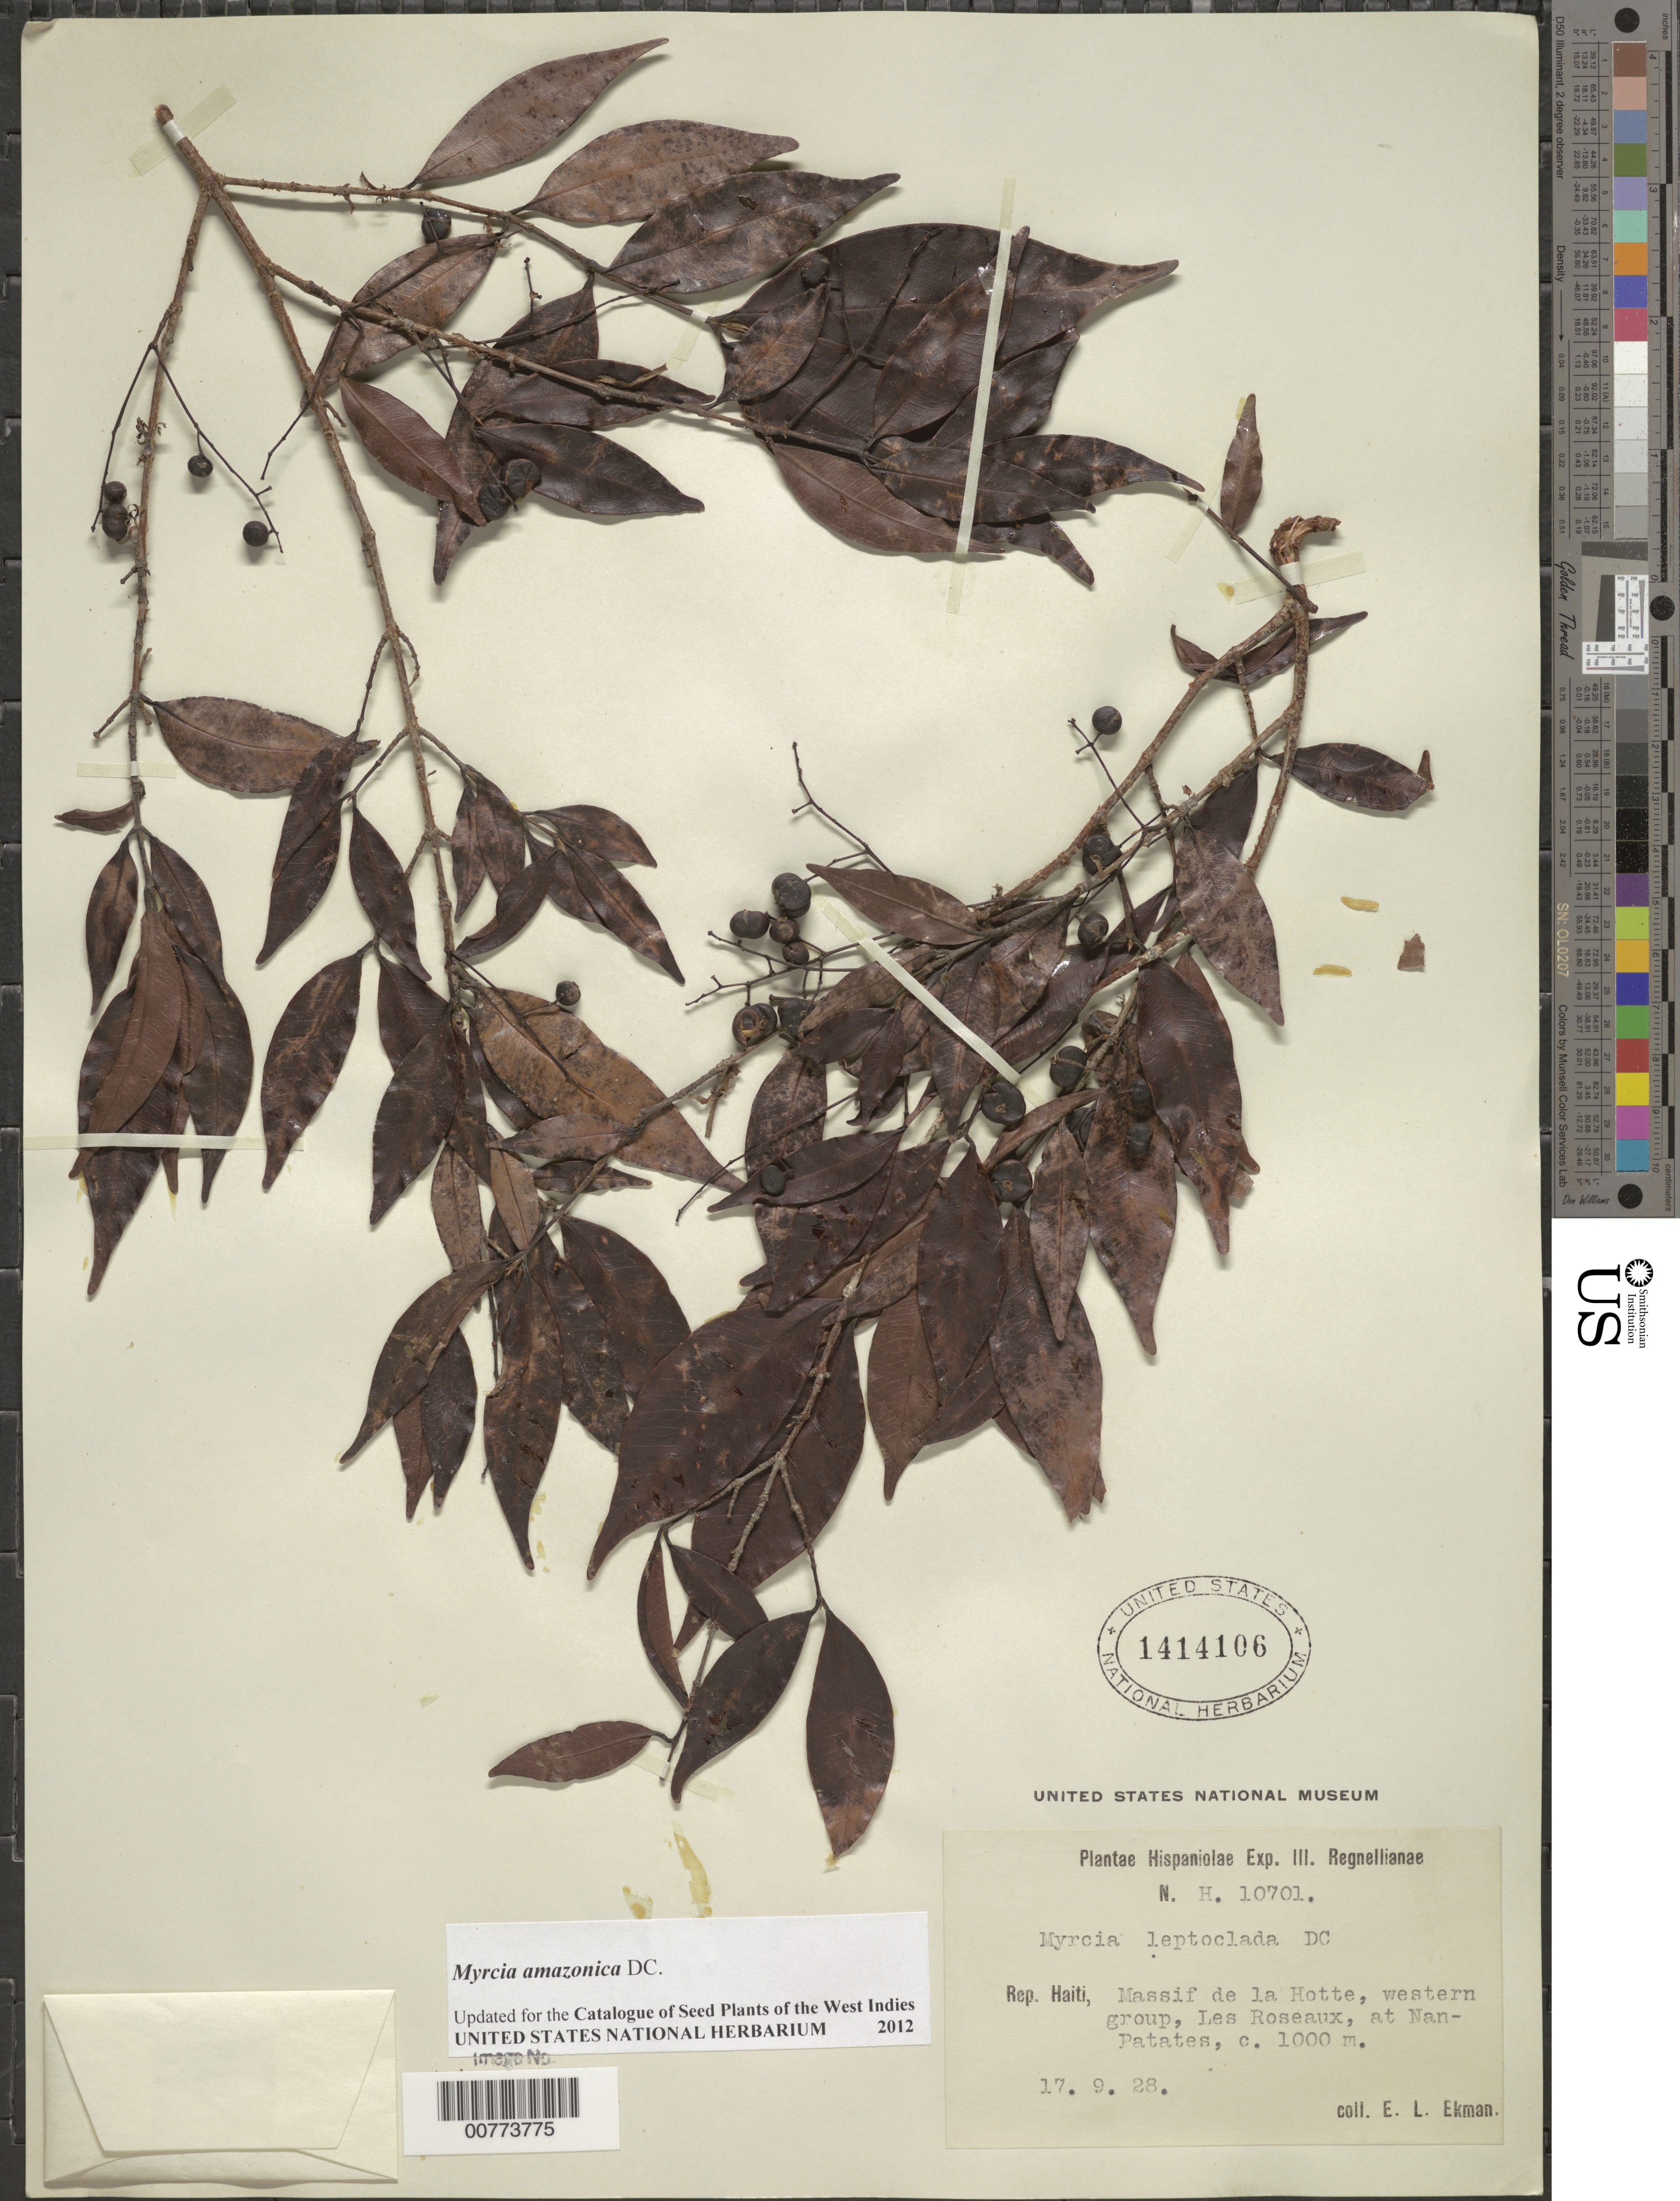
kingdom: Plantae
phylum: Tracheophyta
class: Magnoliopsida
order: Myrtales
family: Myrtaceae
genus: Myrcia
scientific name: Myrcia amazonica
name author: DC.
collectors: E. L. Ekman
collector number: H 10701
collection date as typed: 17 Sep 1928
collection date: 1928-09-17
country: Haiti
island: Hispaniola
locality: Massif de la Hotte, western group, Les Roseaux, at Nan-Patates.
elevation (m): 1000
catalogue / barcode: US 1414106